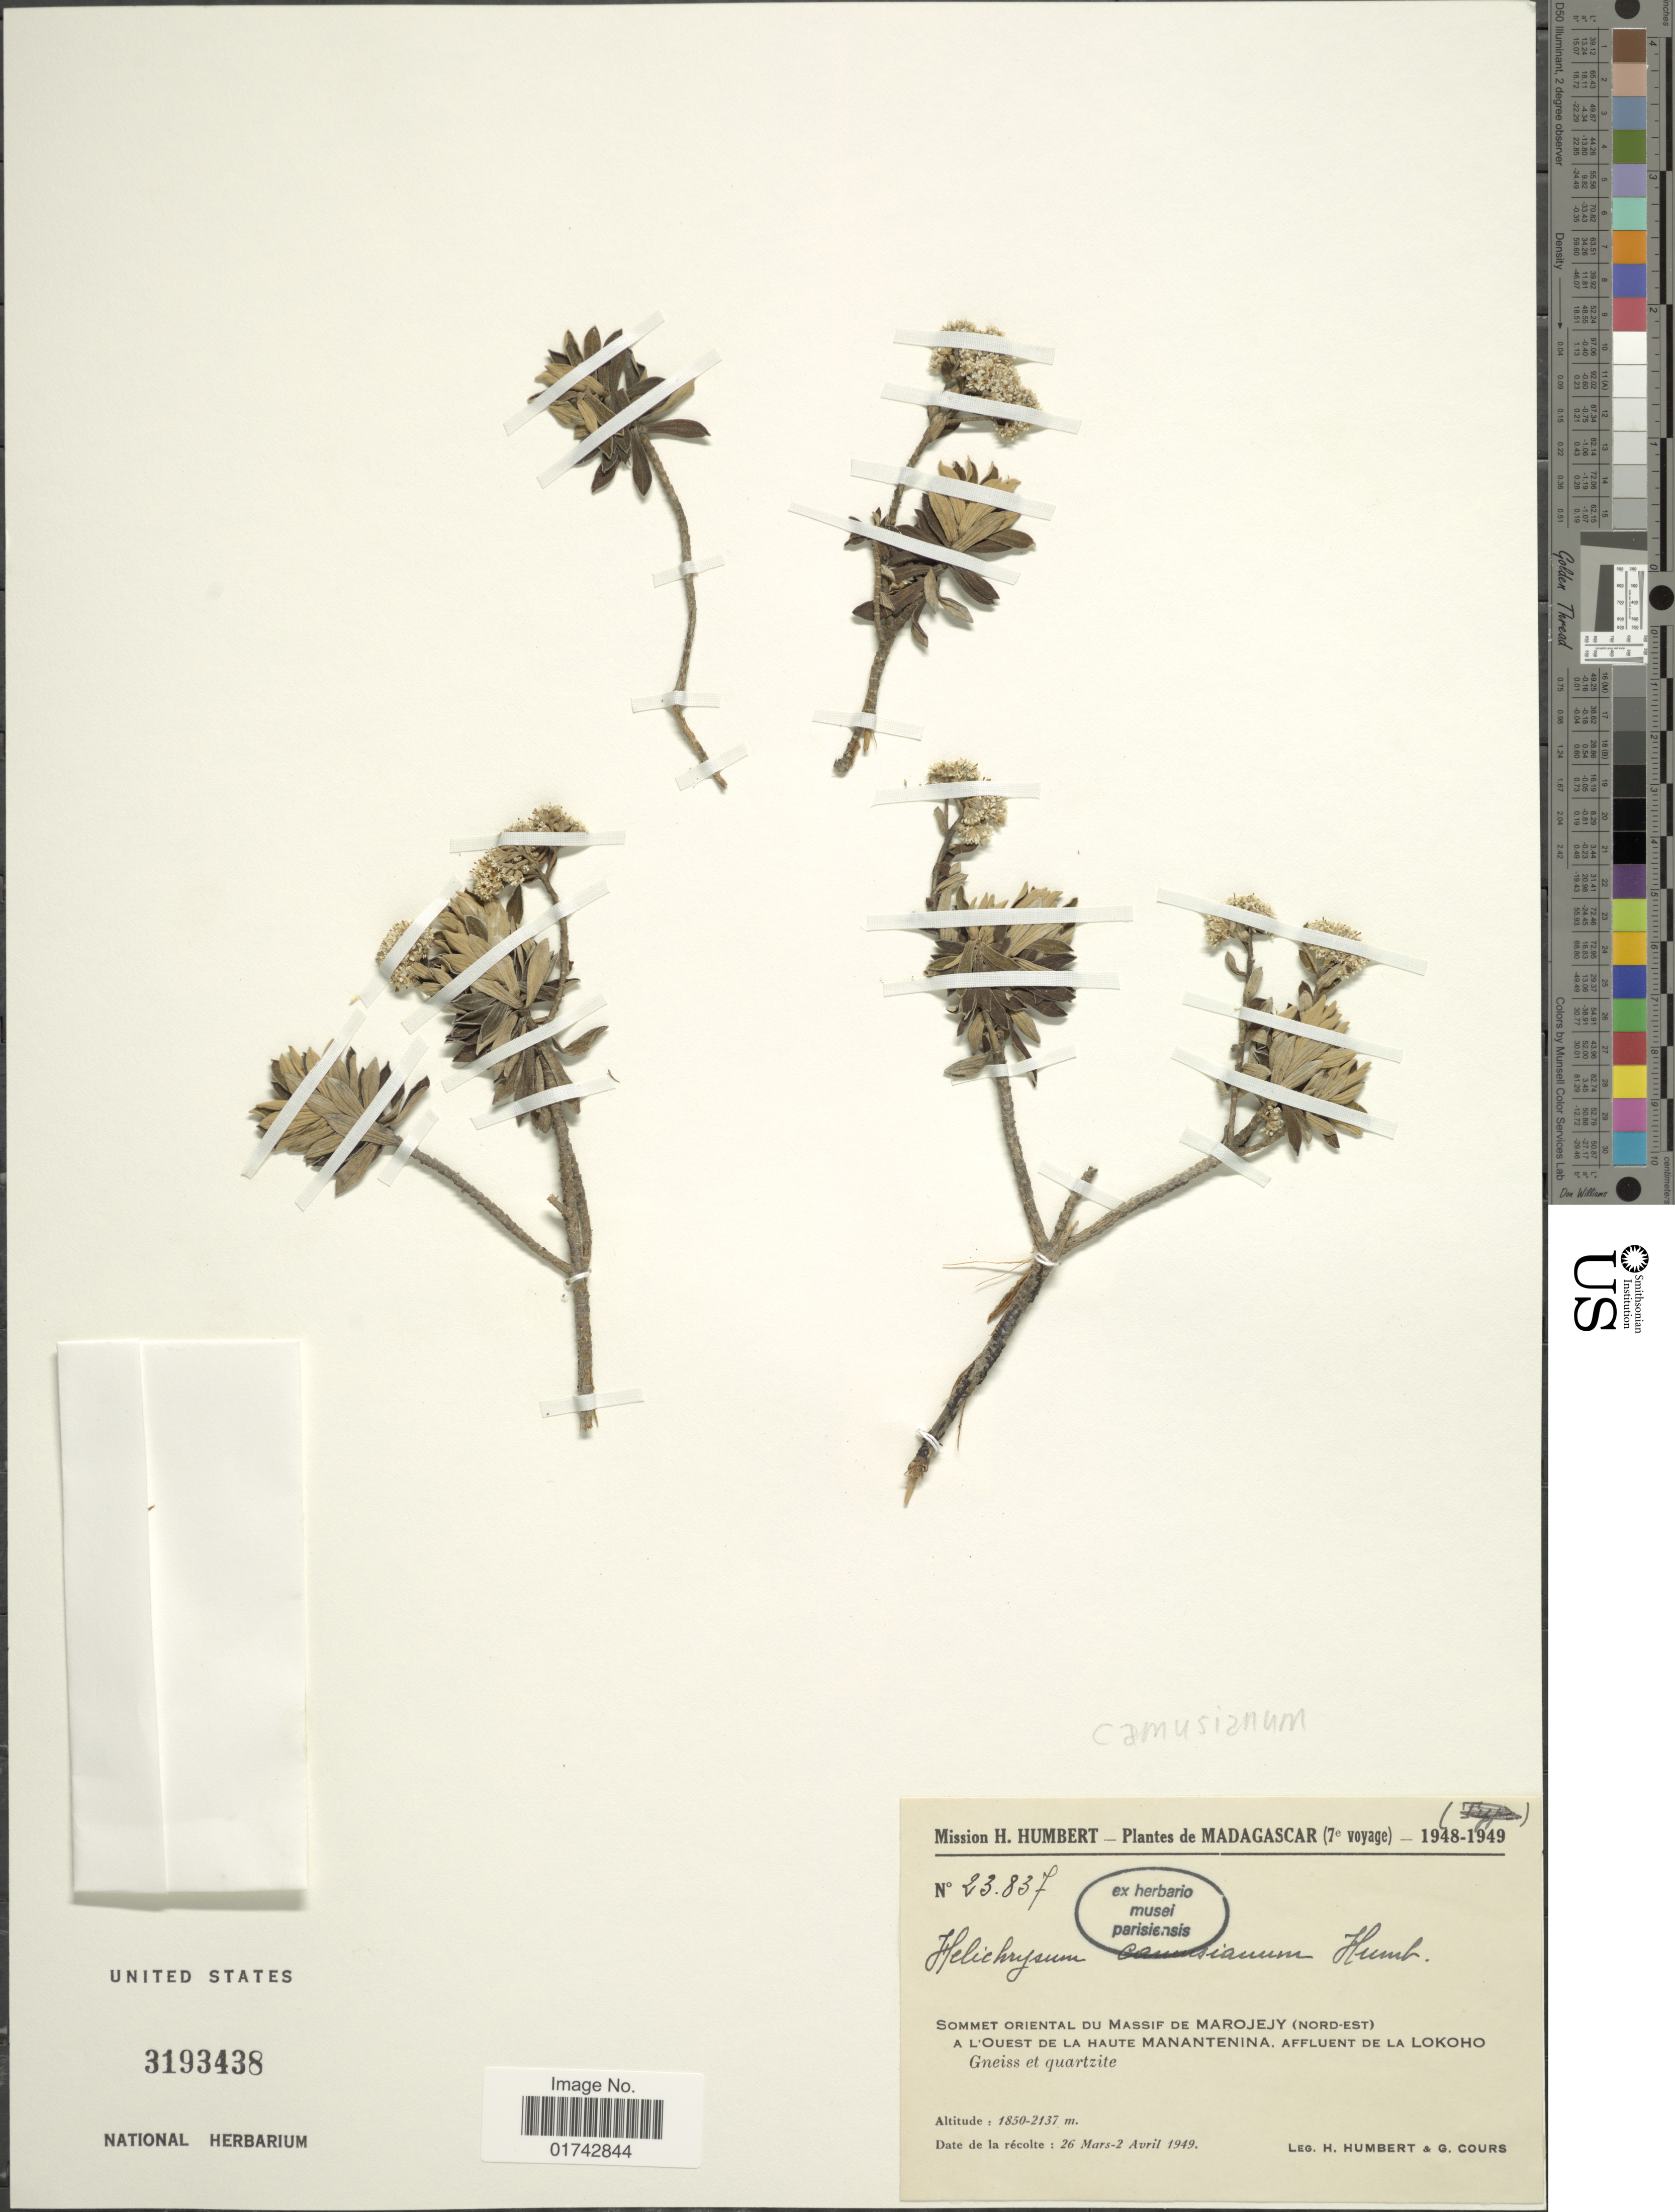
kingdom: Plantae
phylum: Tracheophyta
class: Magnoliopsida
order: Asterales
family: Asteraceae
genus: Helichrysum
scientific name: Helichrysum camusianum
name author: Humbert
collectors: H. Humbert & G. Cours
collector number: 22837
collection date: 1949-03-26/1949-04-02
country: Madagascar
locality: Sommet oriental du Massif de Marojejy (nord-est) a L'Ouest de La Haute Manantenina, affluent de La Lokoho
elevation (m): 1850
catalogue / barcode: US 3193438